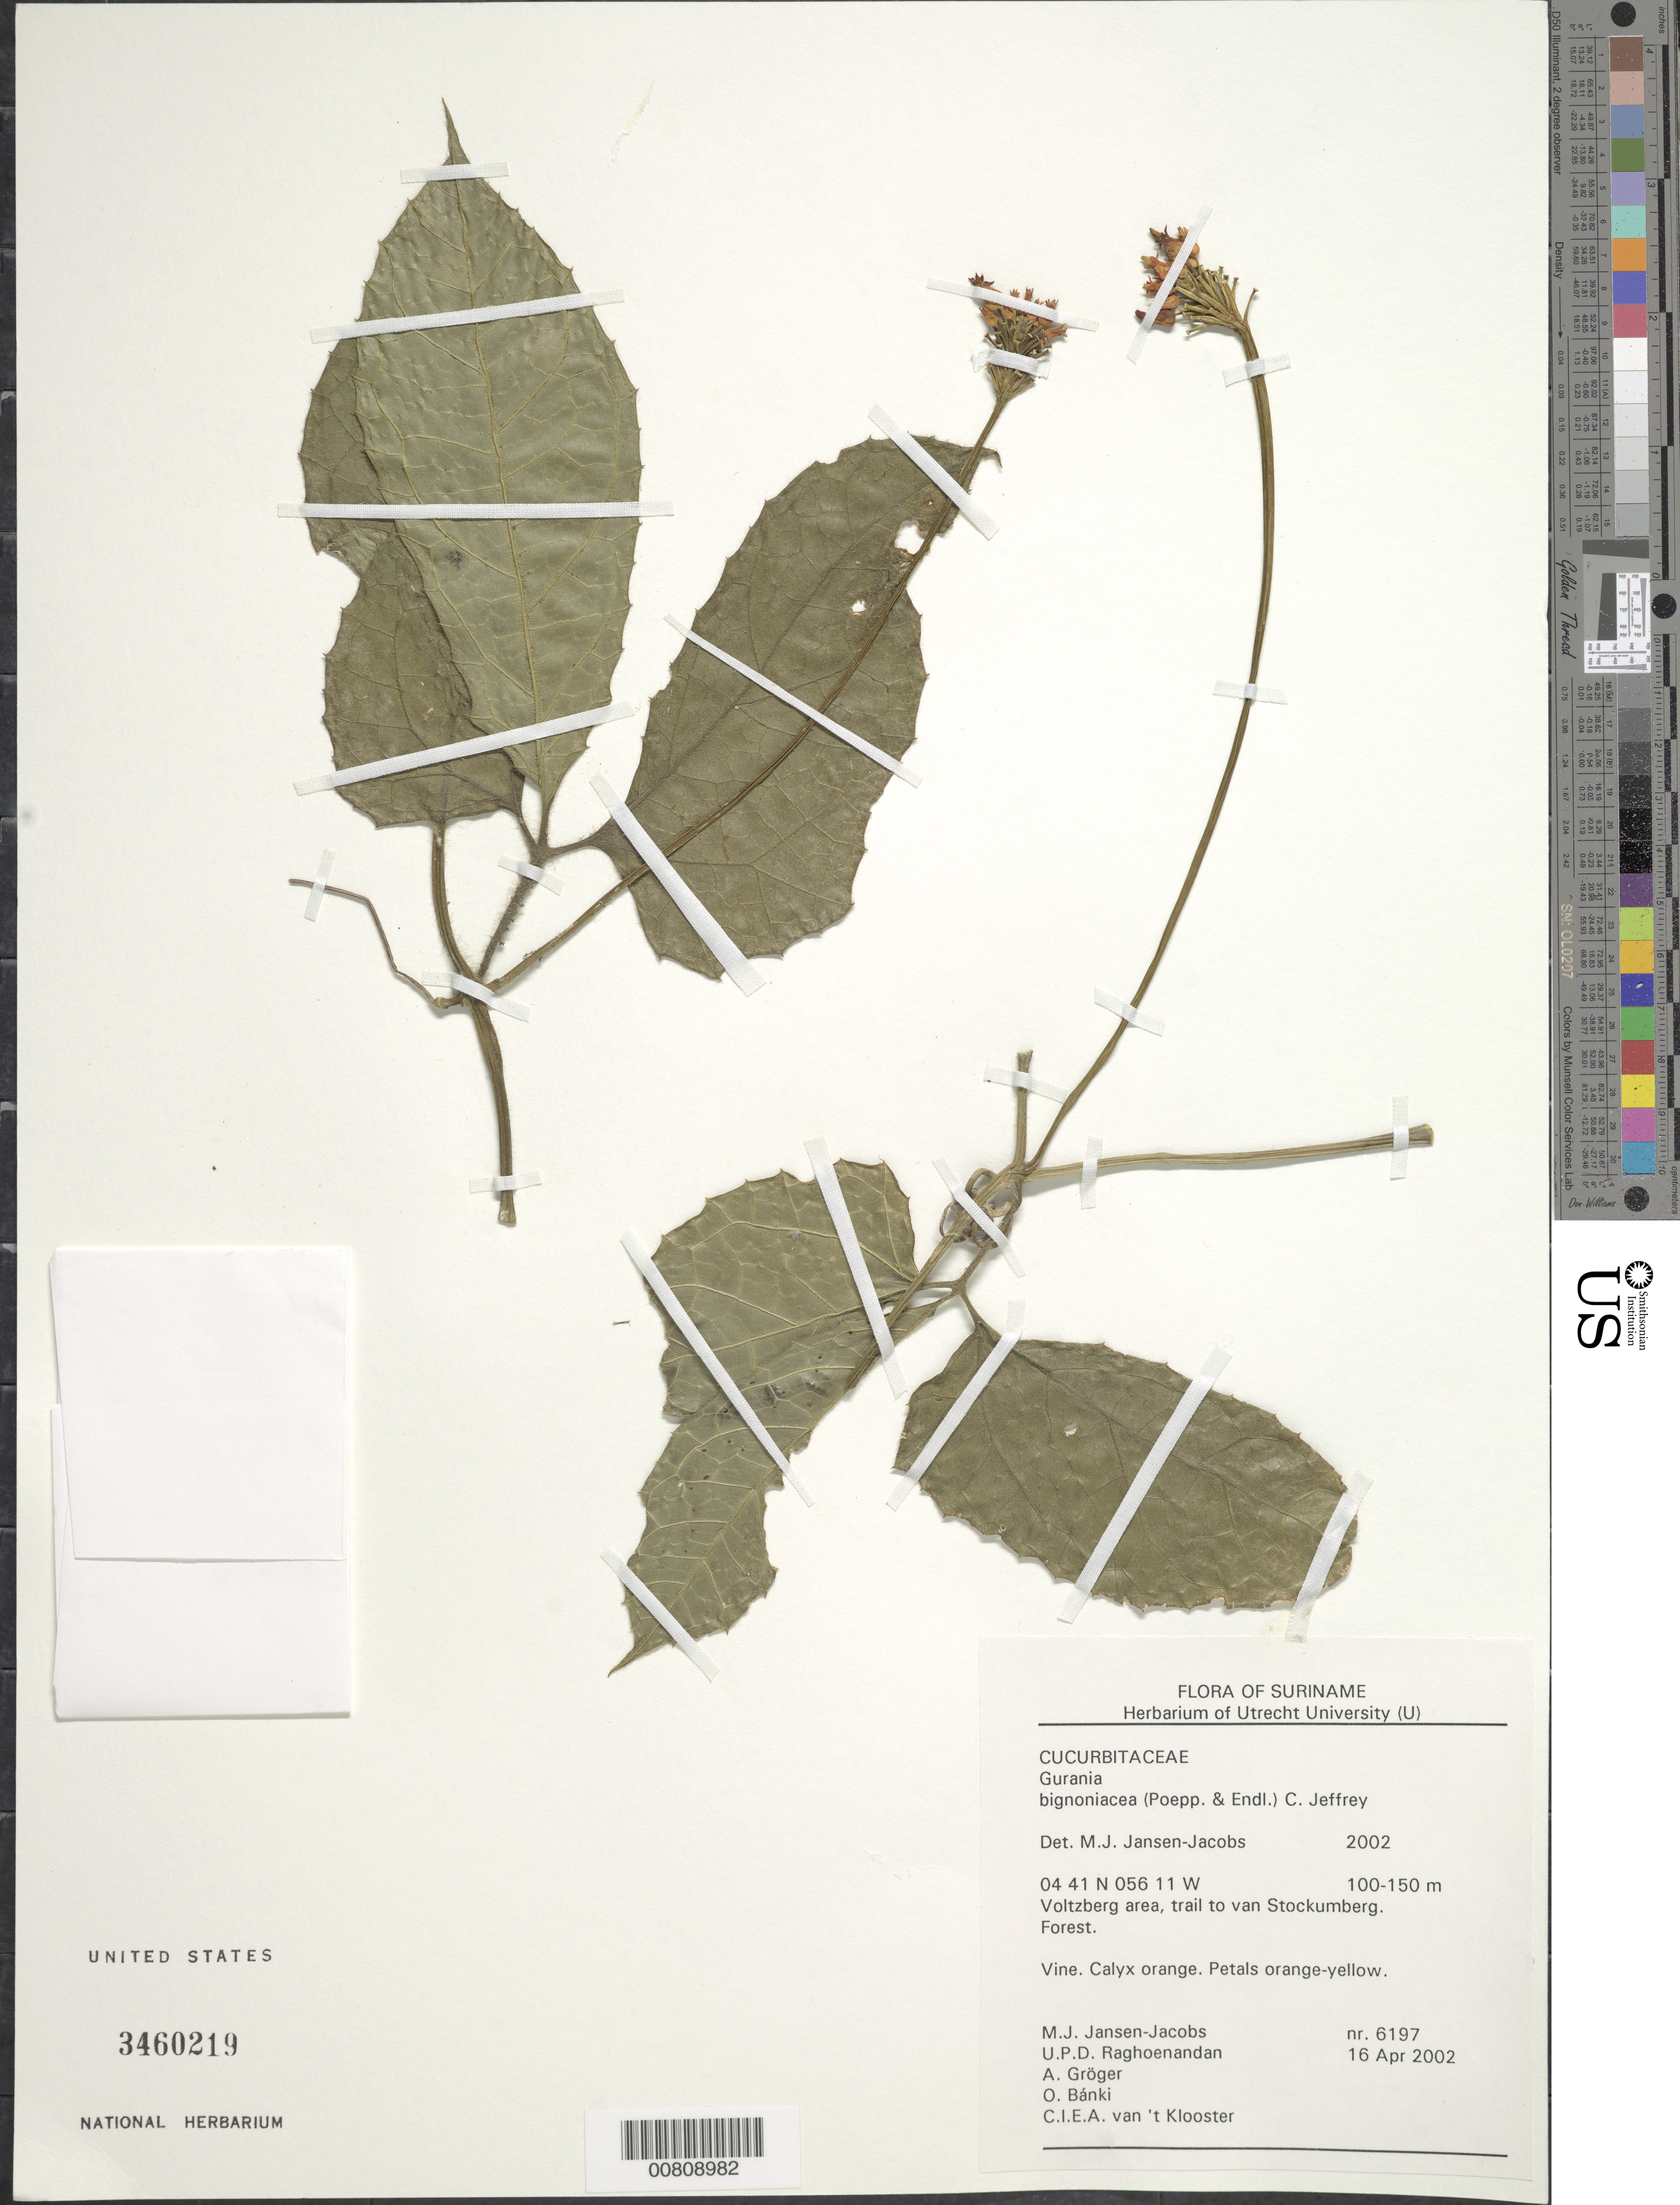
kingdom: Plantae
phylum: Tracheophyta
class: Magnoliopsida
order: Cucurbitales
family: Cucurbitaceae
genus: Gurania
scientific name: Gurania bignoniacea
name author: (Poepp. & Endl.) C. Jeffrey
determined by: Jansen-Jacobs, M. J., (U), Nationaal Herbarium Nederland, Utrecht University branch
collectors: M. J. Jansen-Jacobs, U. Raghoenandan, A. Gröger, O. Bánki & C. van 't Klooster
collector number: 6197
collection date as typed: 16-Apr-02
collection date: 2002-04-16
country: Suriname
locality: Voltzberg area, trail to van Stockumberg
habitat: Forest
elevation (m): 100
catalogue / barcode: US 3460219